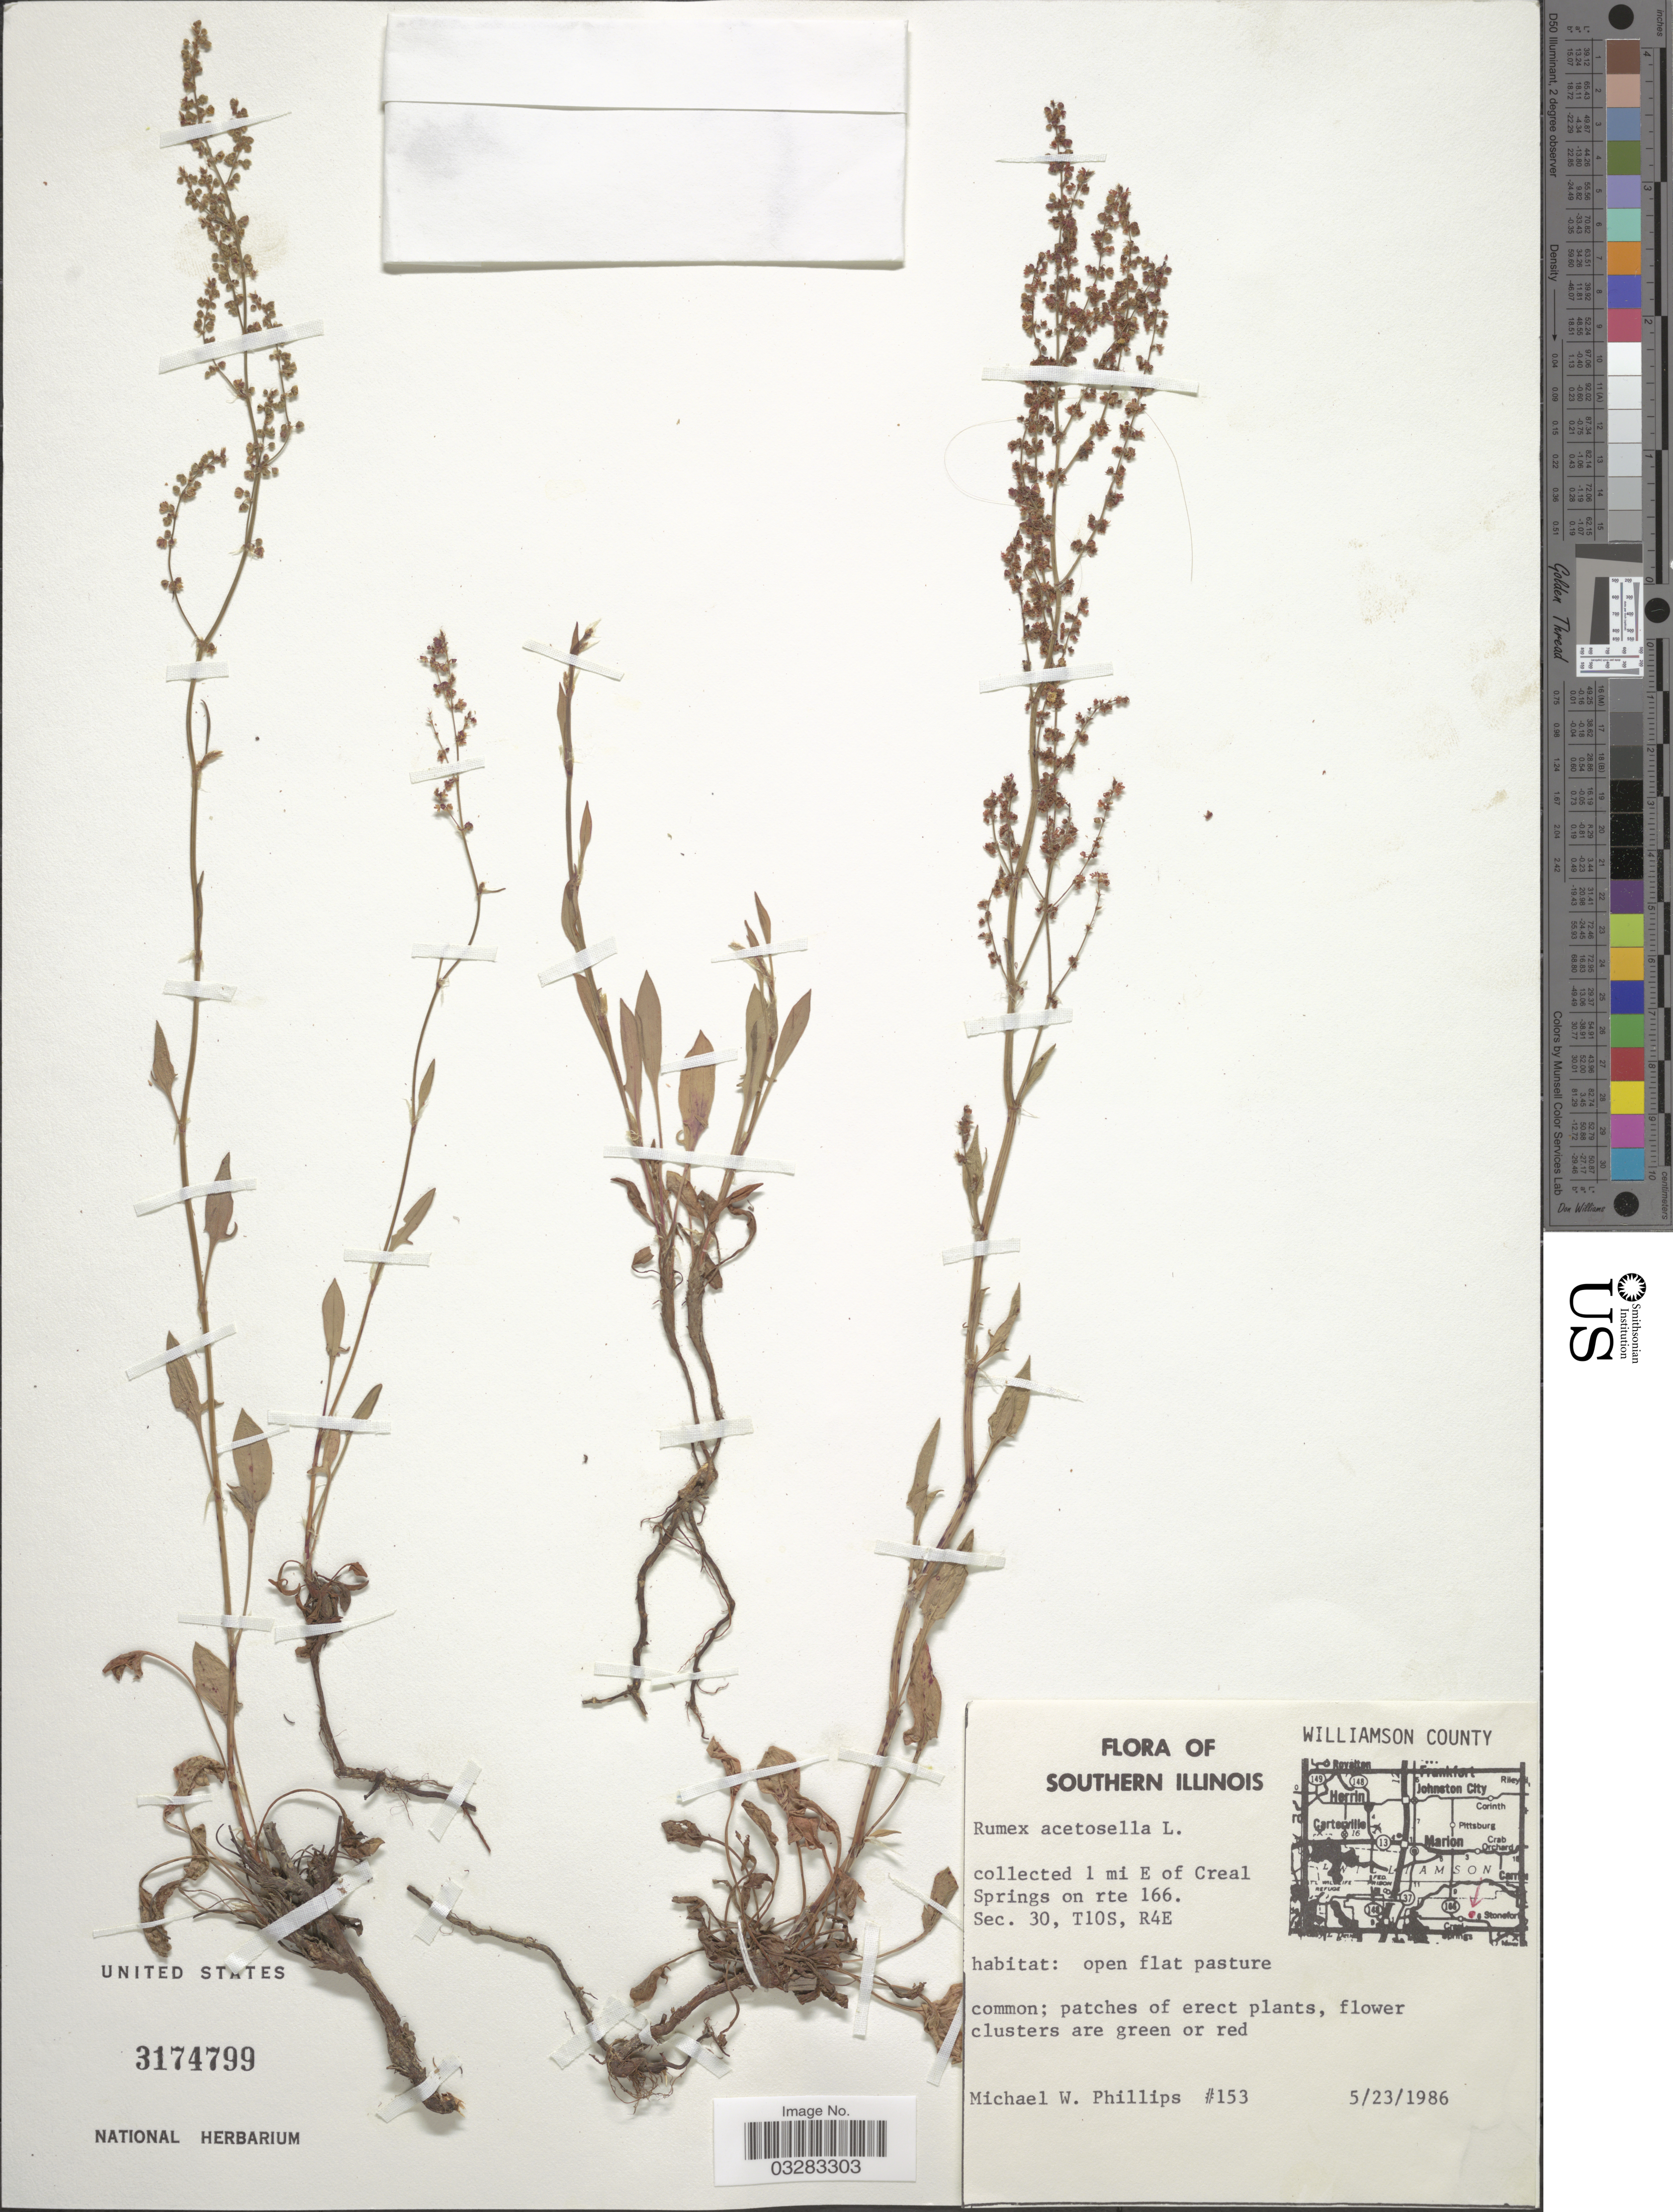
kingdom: Plantae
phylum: Tracheophyta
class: Magnoliopsida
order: Caryophyllales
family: Polygonaceae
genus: Rumex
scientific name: Rumex acetosella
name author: L.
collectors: M. Phillips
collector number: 153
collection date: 1986-05-23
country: United States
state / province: Illinois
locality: Southern Illinois. Williamson County. Collected 1 mi E of Creal Springs on rte 166. Sec. 30, T10S, R4E.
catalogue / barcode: US 3174799